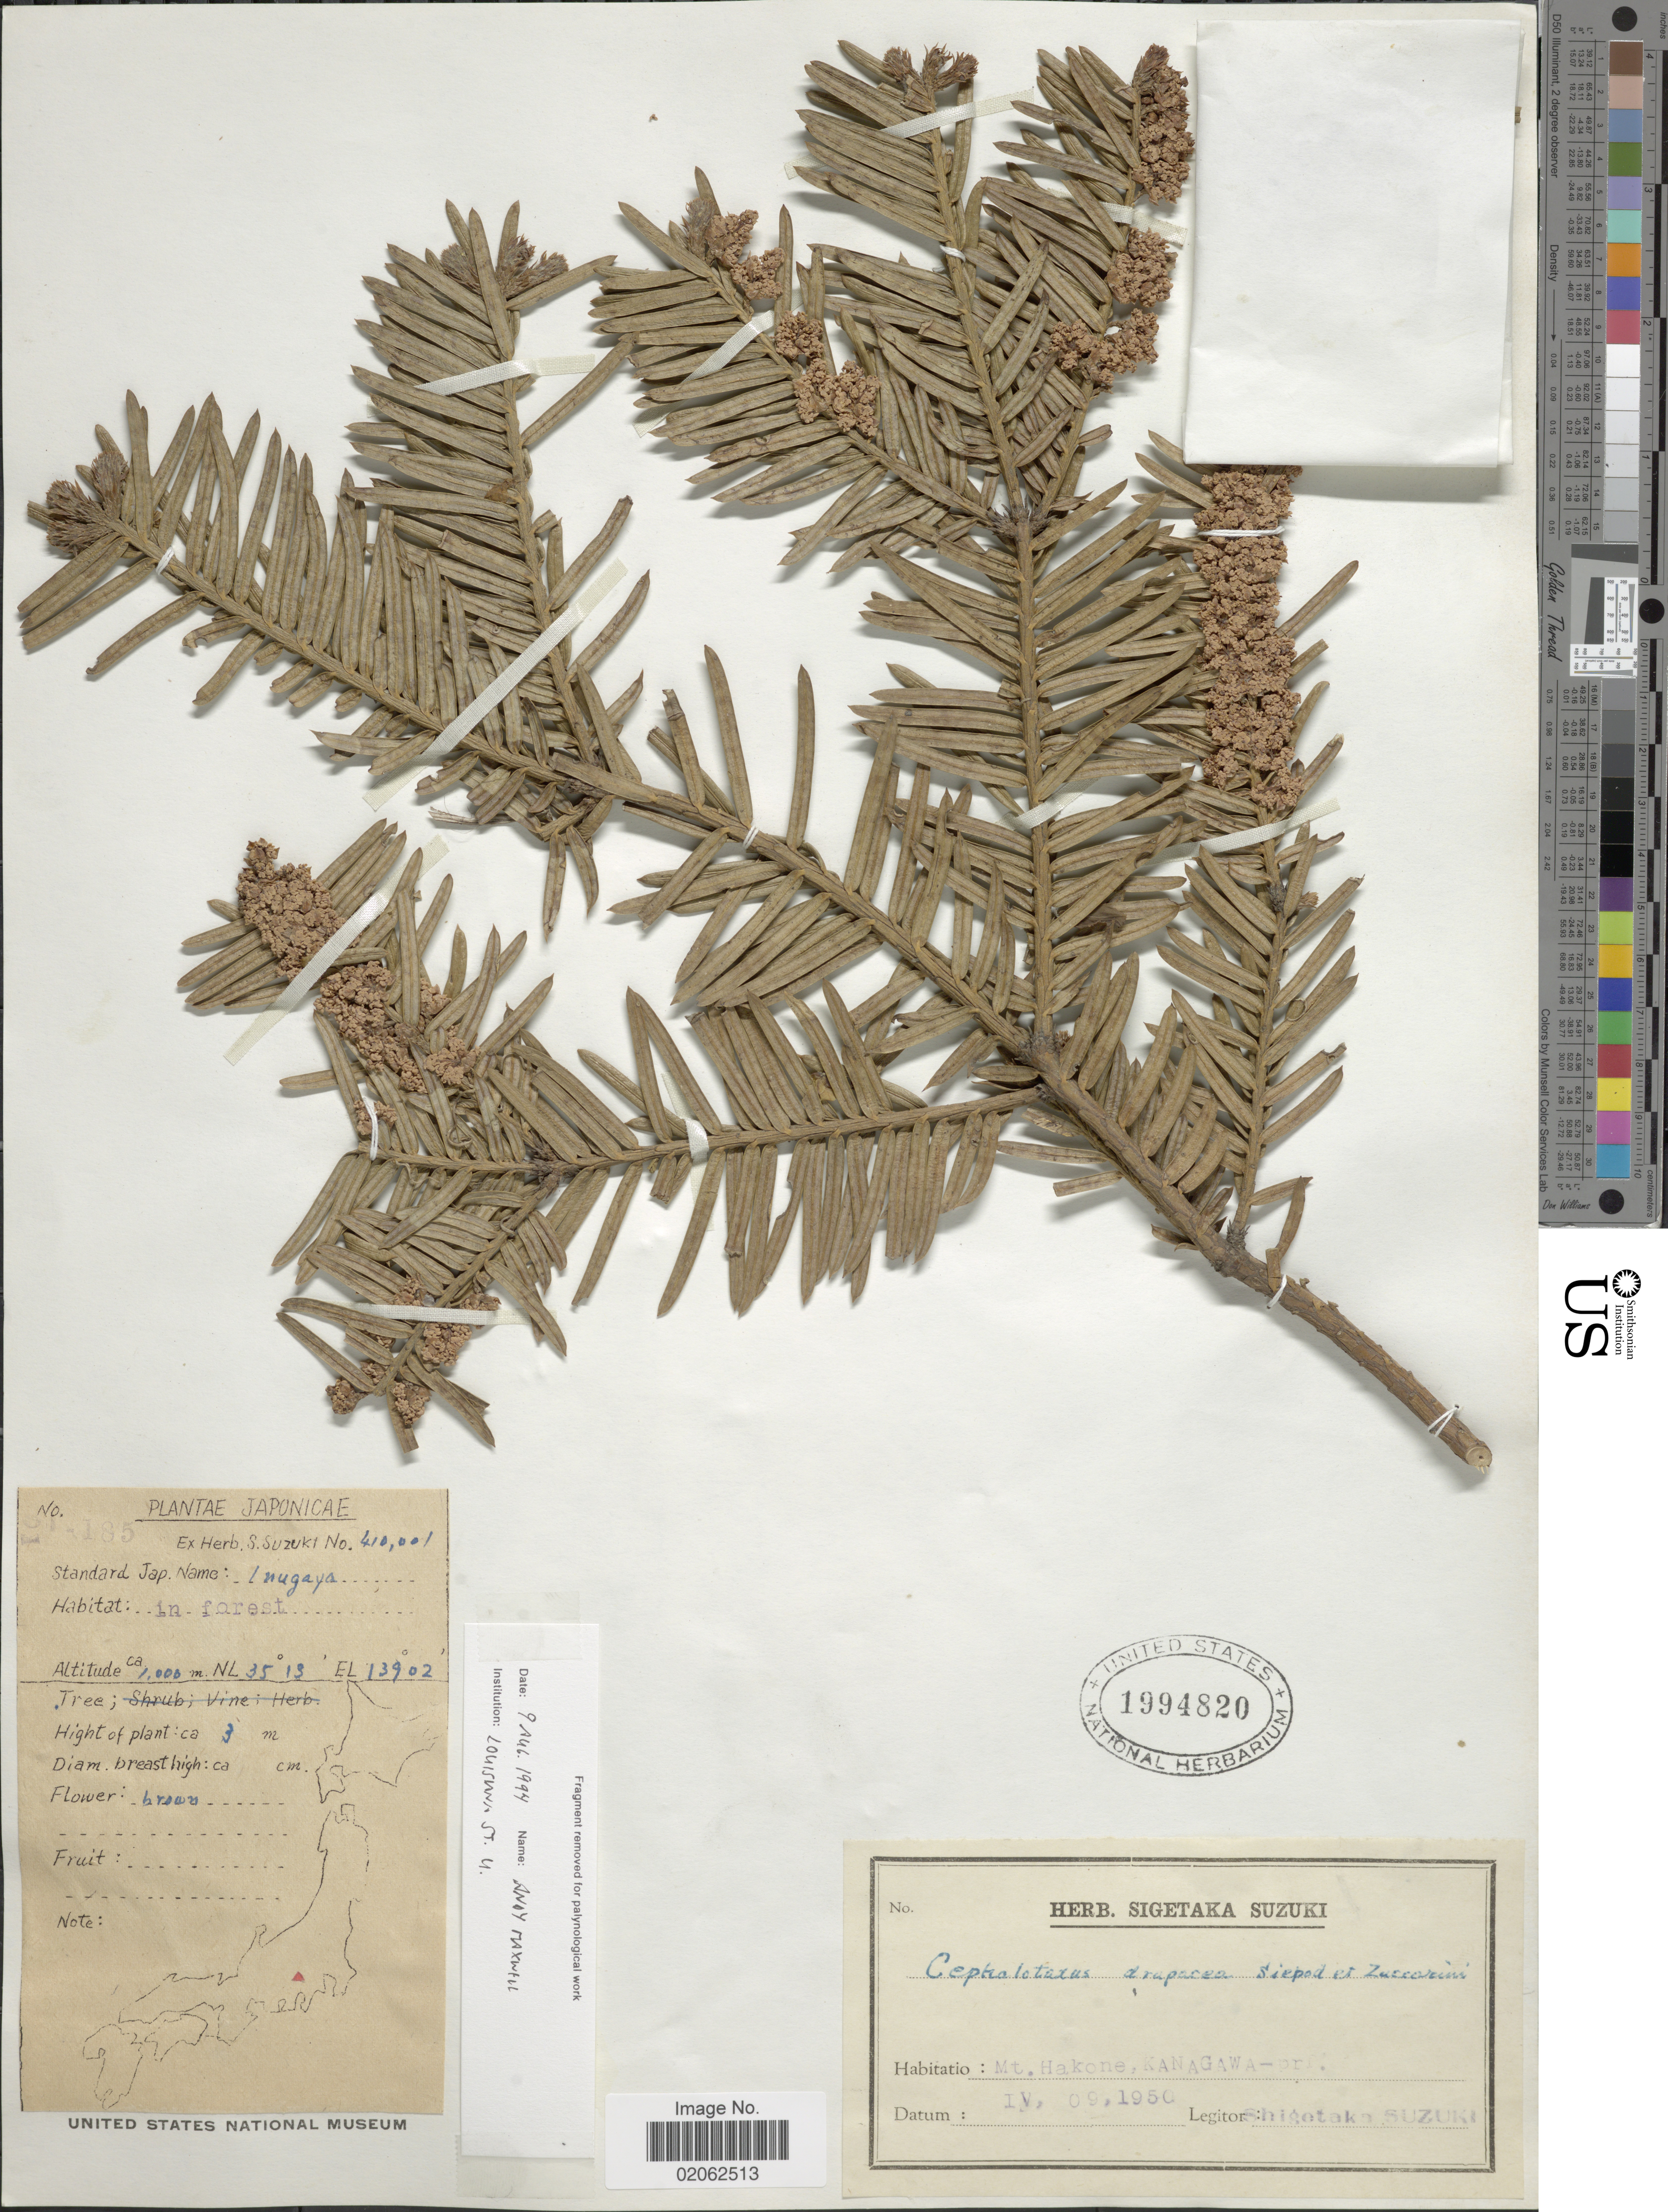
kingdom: Plantae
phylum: Tracheophyta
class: Pinopsida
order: Pinales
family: Cephalotaxaceae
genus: Cephalotaxus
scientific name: Cephalotaxus harringtonia var. drupacea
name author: (Siebold & Zucc.) Koidz.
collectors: S. Suzuki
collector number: !185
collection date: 1950-04-09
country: Japan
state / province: Kanagawa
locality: Mt. Hakona, Kanagawa-pr. Japonicae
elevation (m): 1000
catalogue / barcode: US 1994820